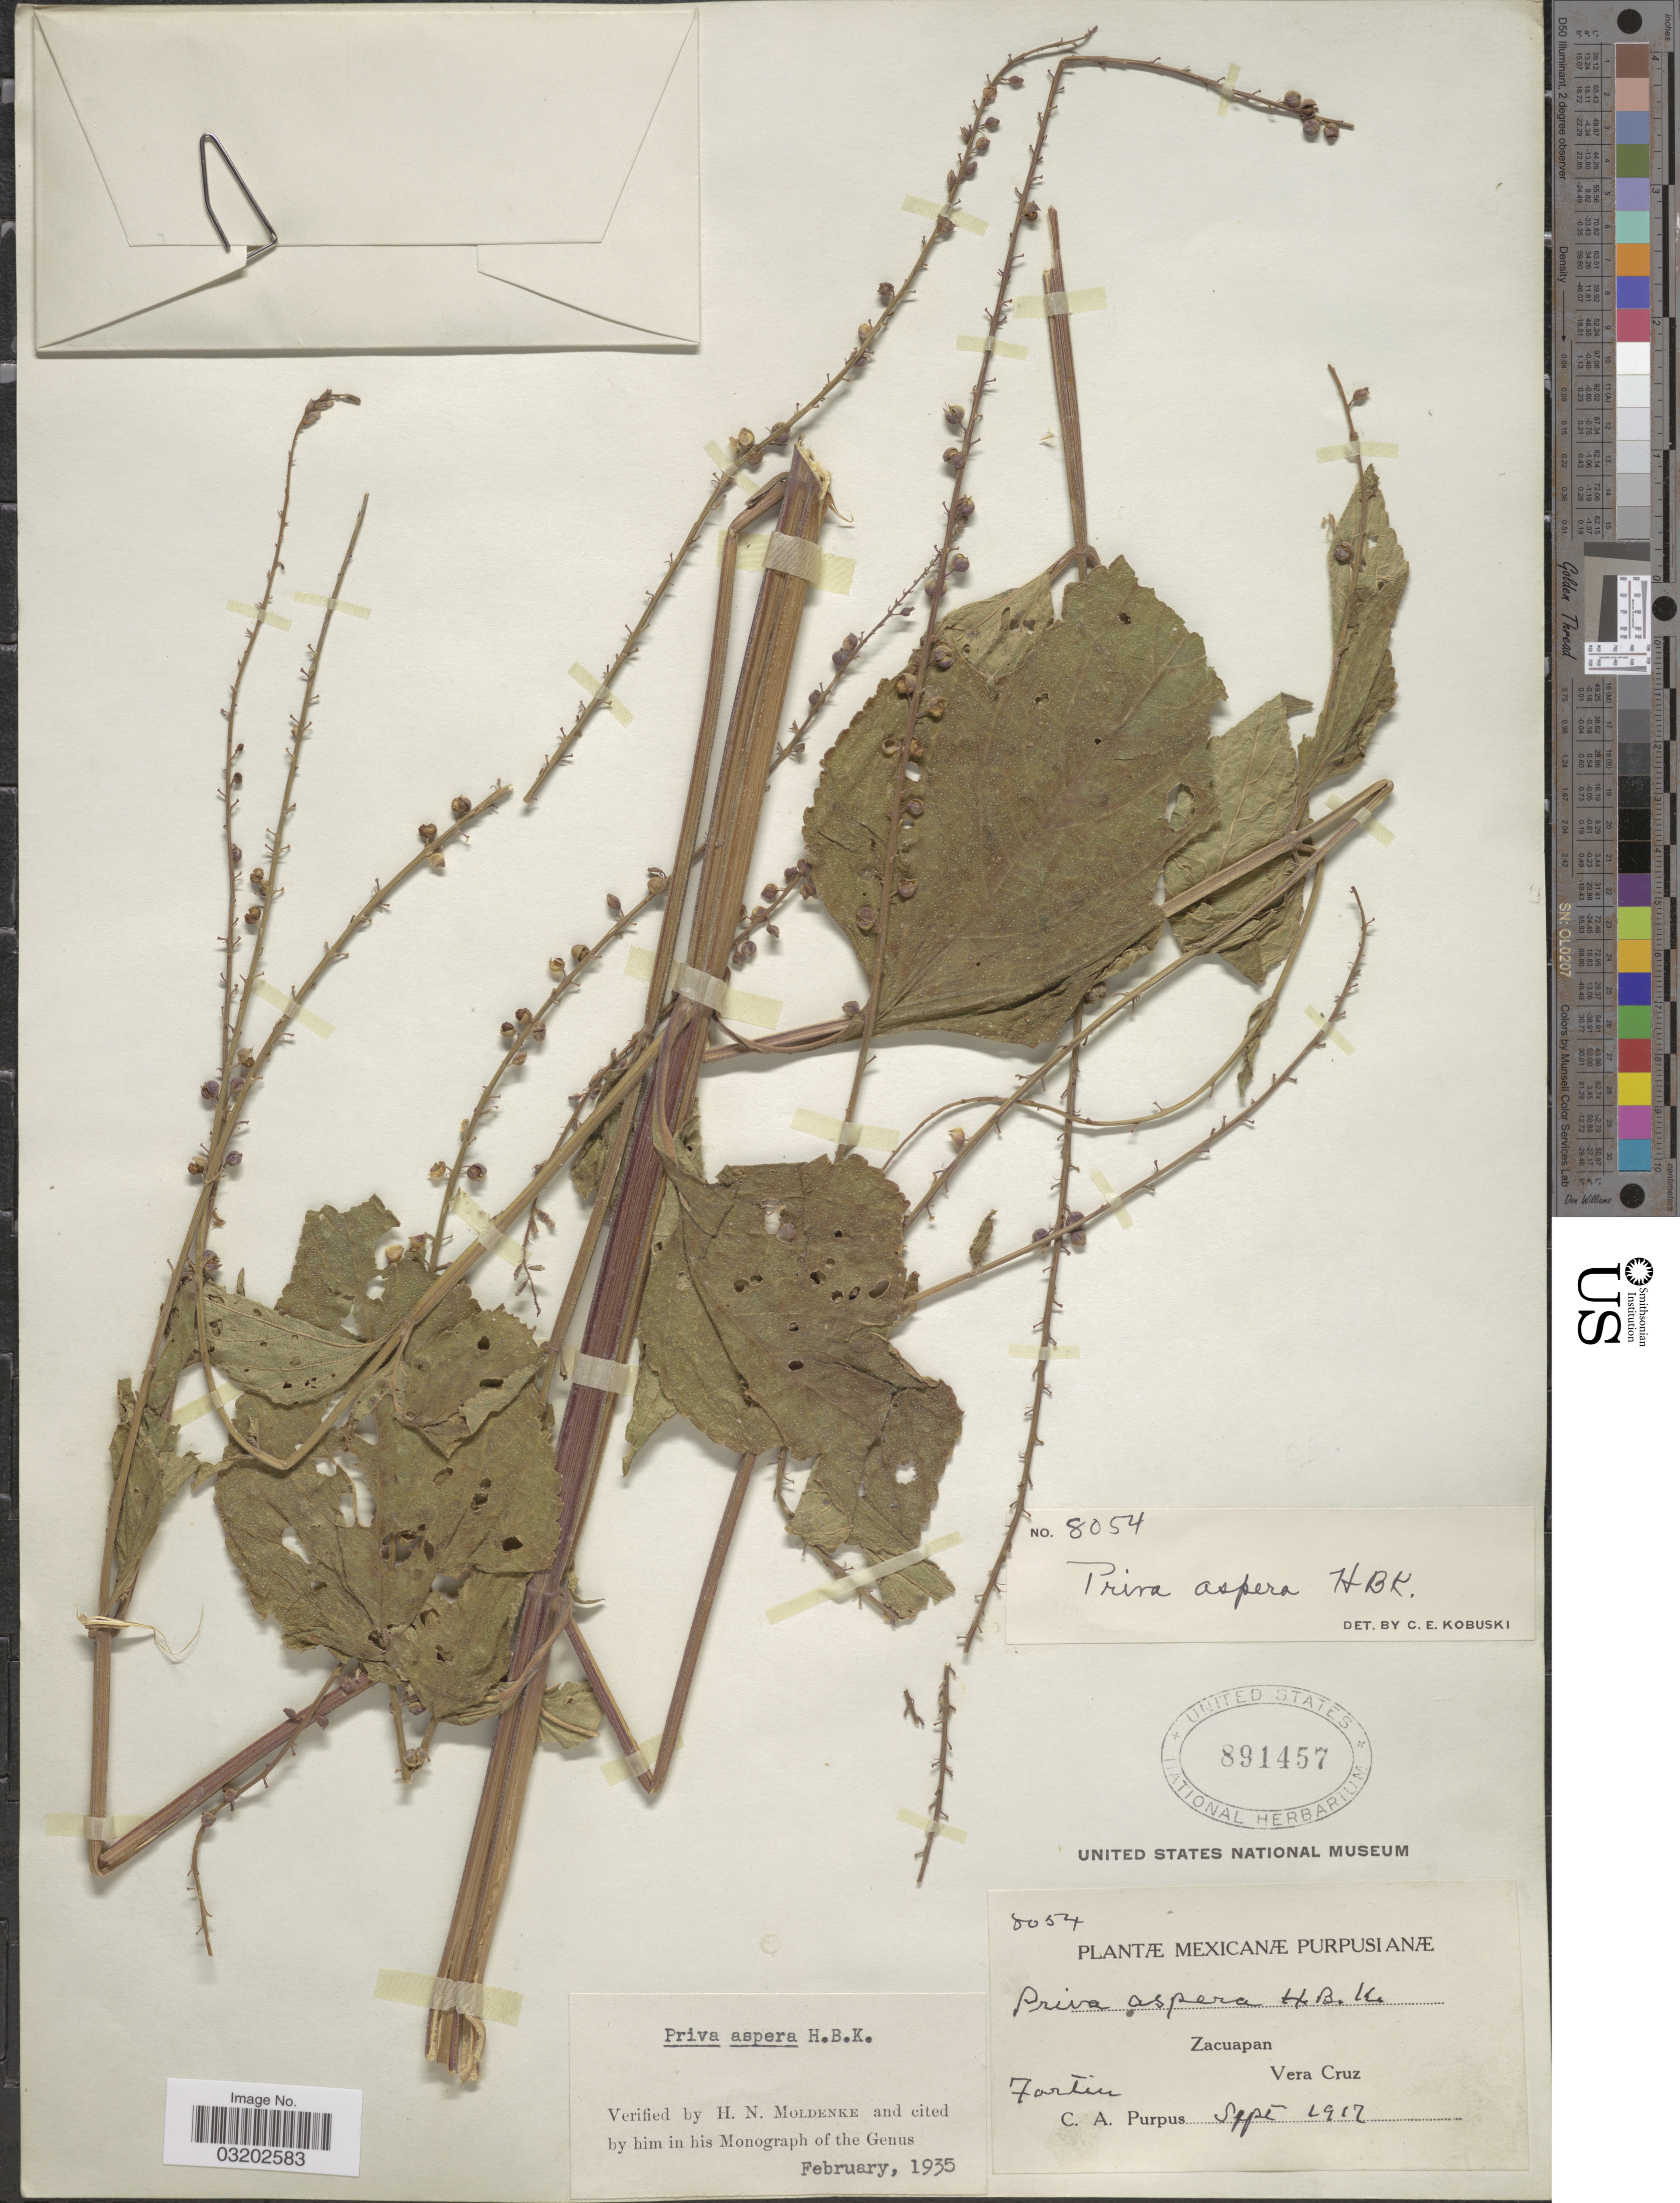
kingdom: Plantae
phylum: Tracheophyta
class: Magnoliopsida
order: Lamiales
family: Verbenaceae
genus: Priva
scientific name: Priva aspera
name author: Kunth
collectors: C. A. Purpus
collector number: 8054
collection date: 1917-09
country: Mexico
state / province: Veracruz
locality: Zacuapan, Vera Cruz, Fortin.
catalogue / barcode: US 891457